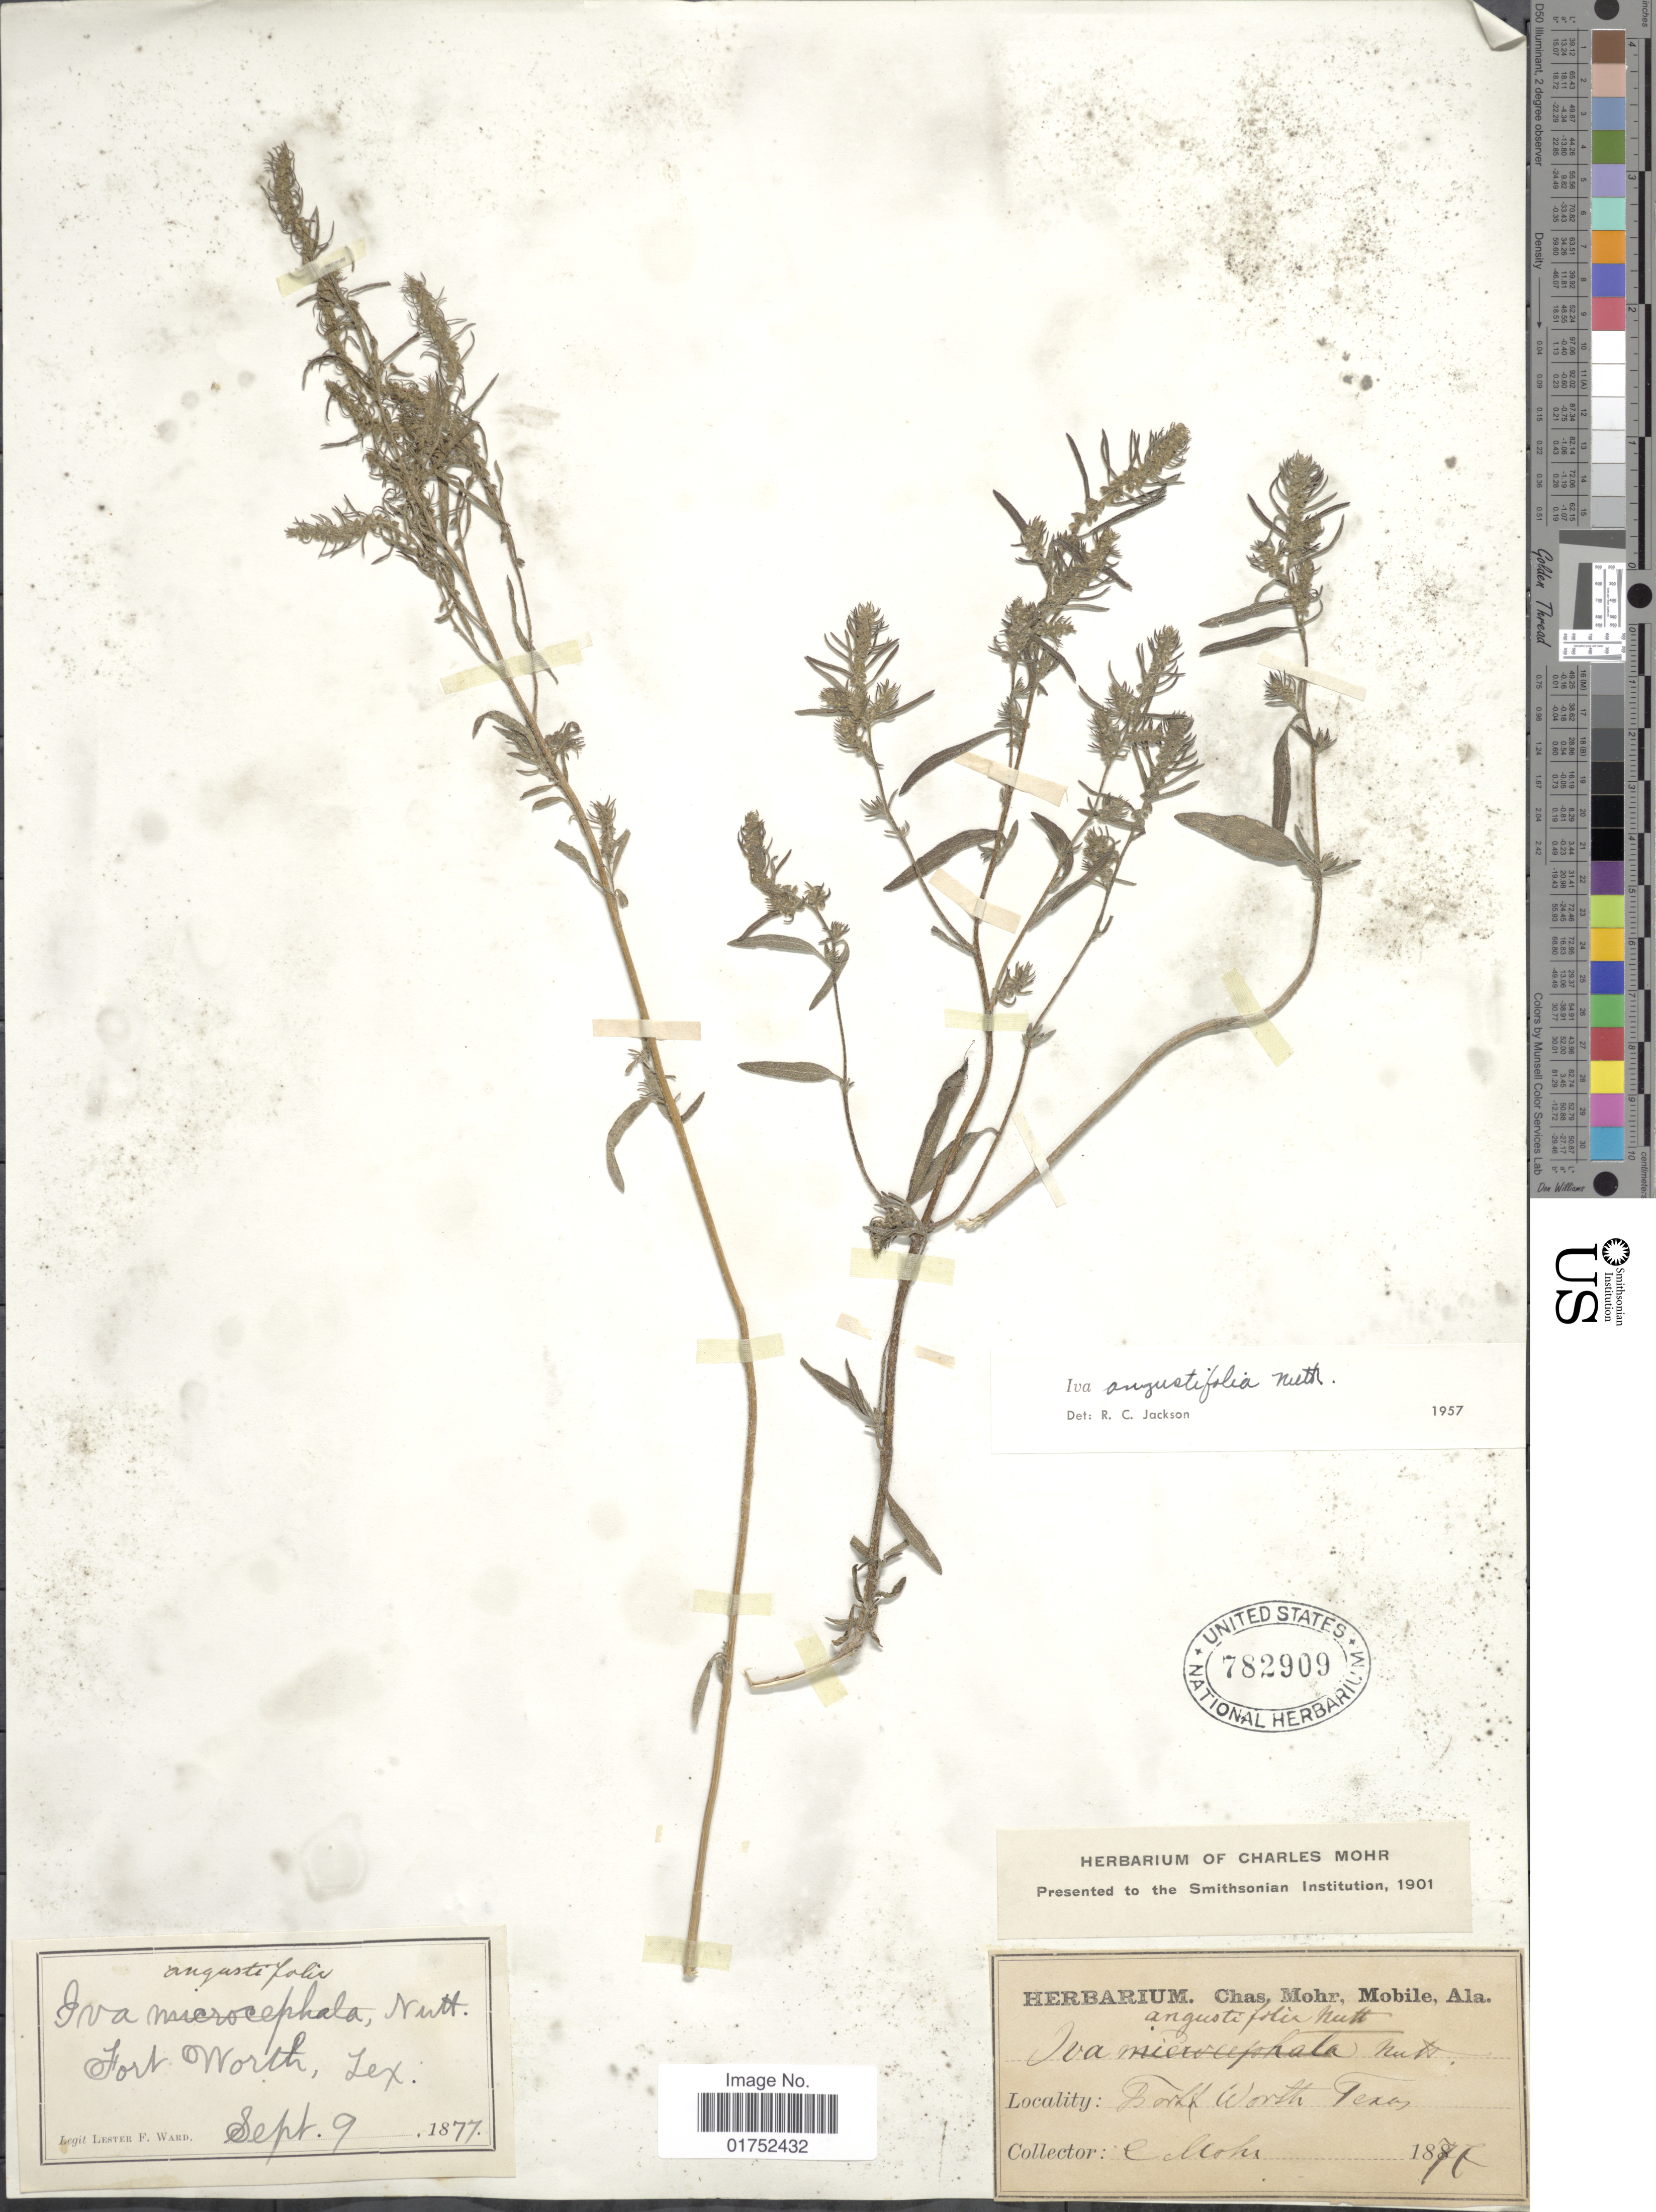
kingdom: Plantae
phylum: Tracheophyta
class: Magnoliopsida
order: Asterales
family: Asteraceae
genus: Iva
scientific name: Iva angustifolia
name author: Nutt.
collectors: L. F. Ward & Mohr, C. T. (herbarium)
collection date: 1877-09-09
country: United States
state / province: Texas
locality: Fort Worth, Tex.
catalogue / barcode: US 782909